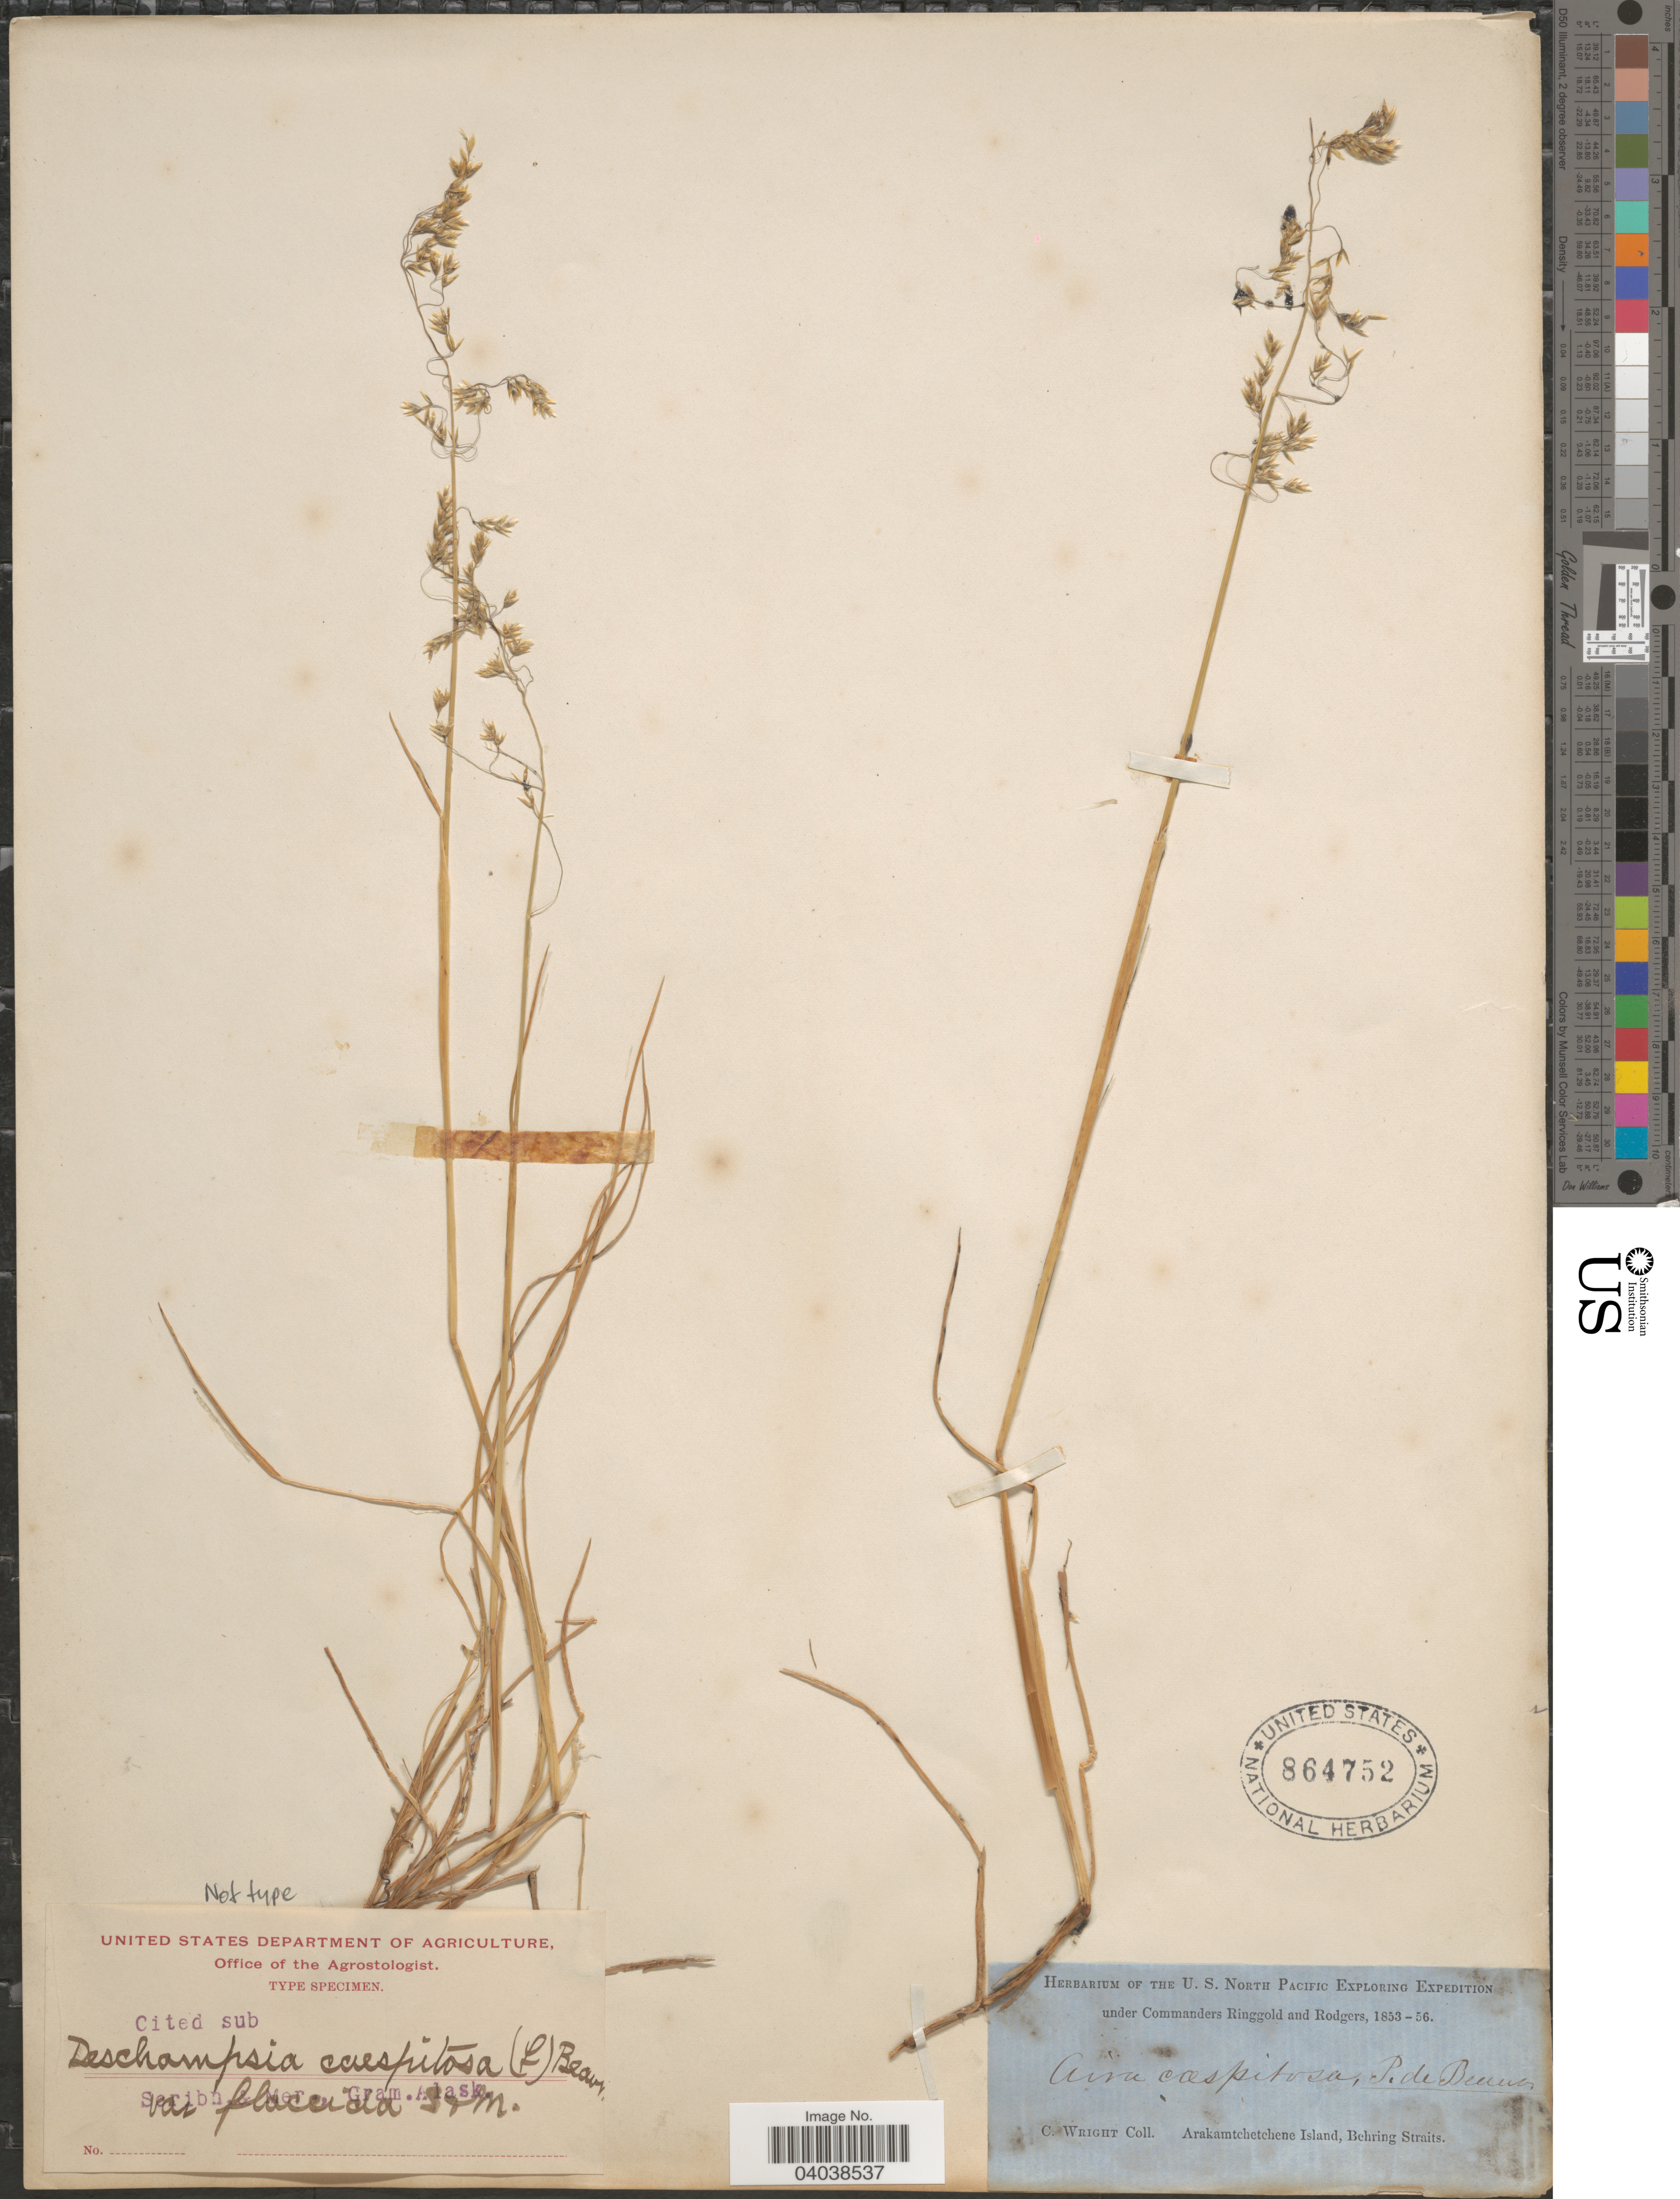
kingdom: Plantae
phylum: Tracheophyta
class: Liliopsida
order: Poales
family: Poaceae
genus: Deschampsia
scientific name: Deschampsia cespitosa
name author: (L.) P. Beauv.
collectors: C. Wright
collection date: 1853/1856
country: Russian Federation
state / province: Chukotka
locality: Arakamtchetchene Island, Behring Strait.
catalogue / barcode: US 864752